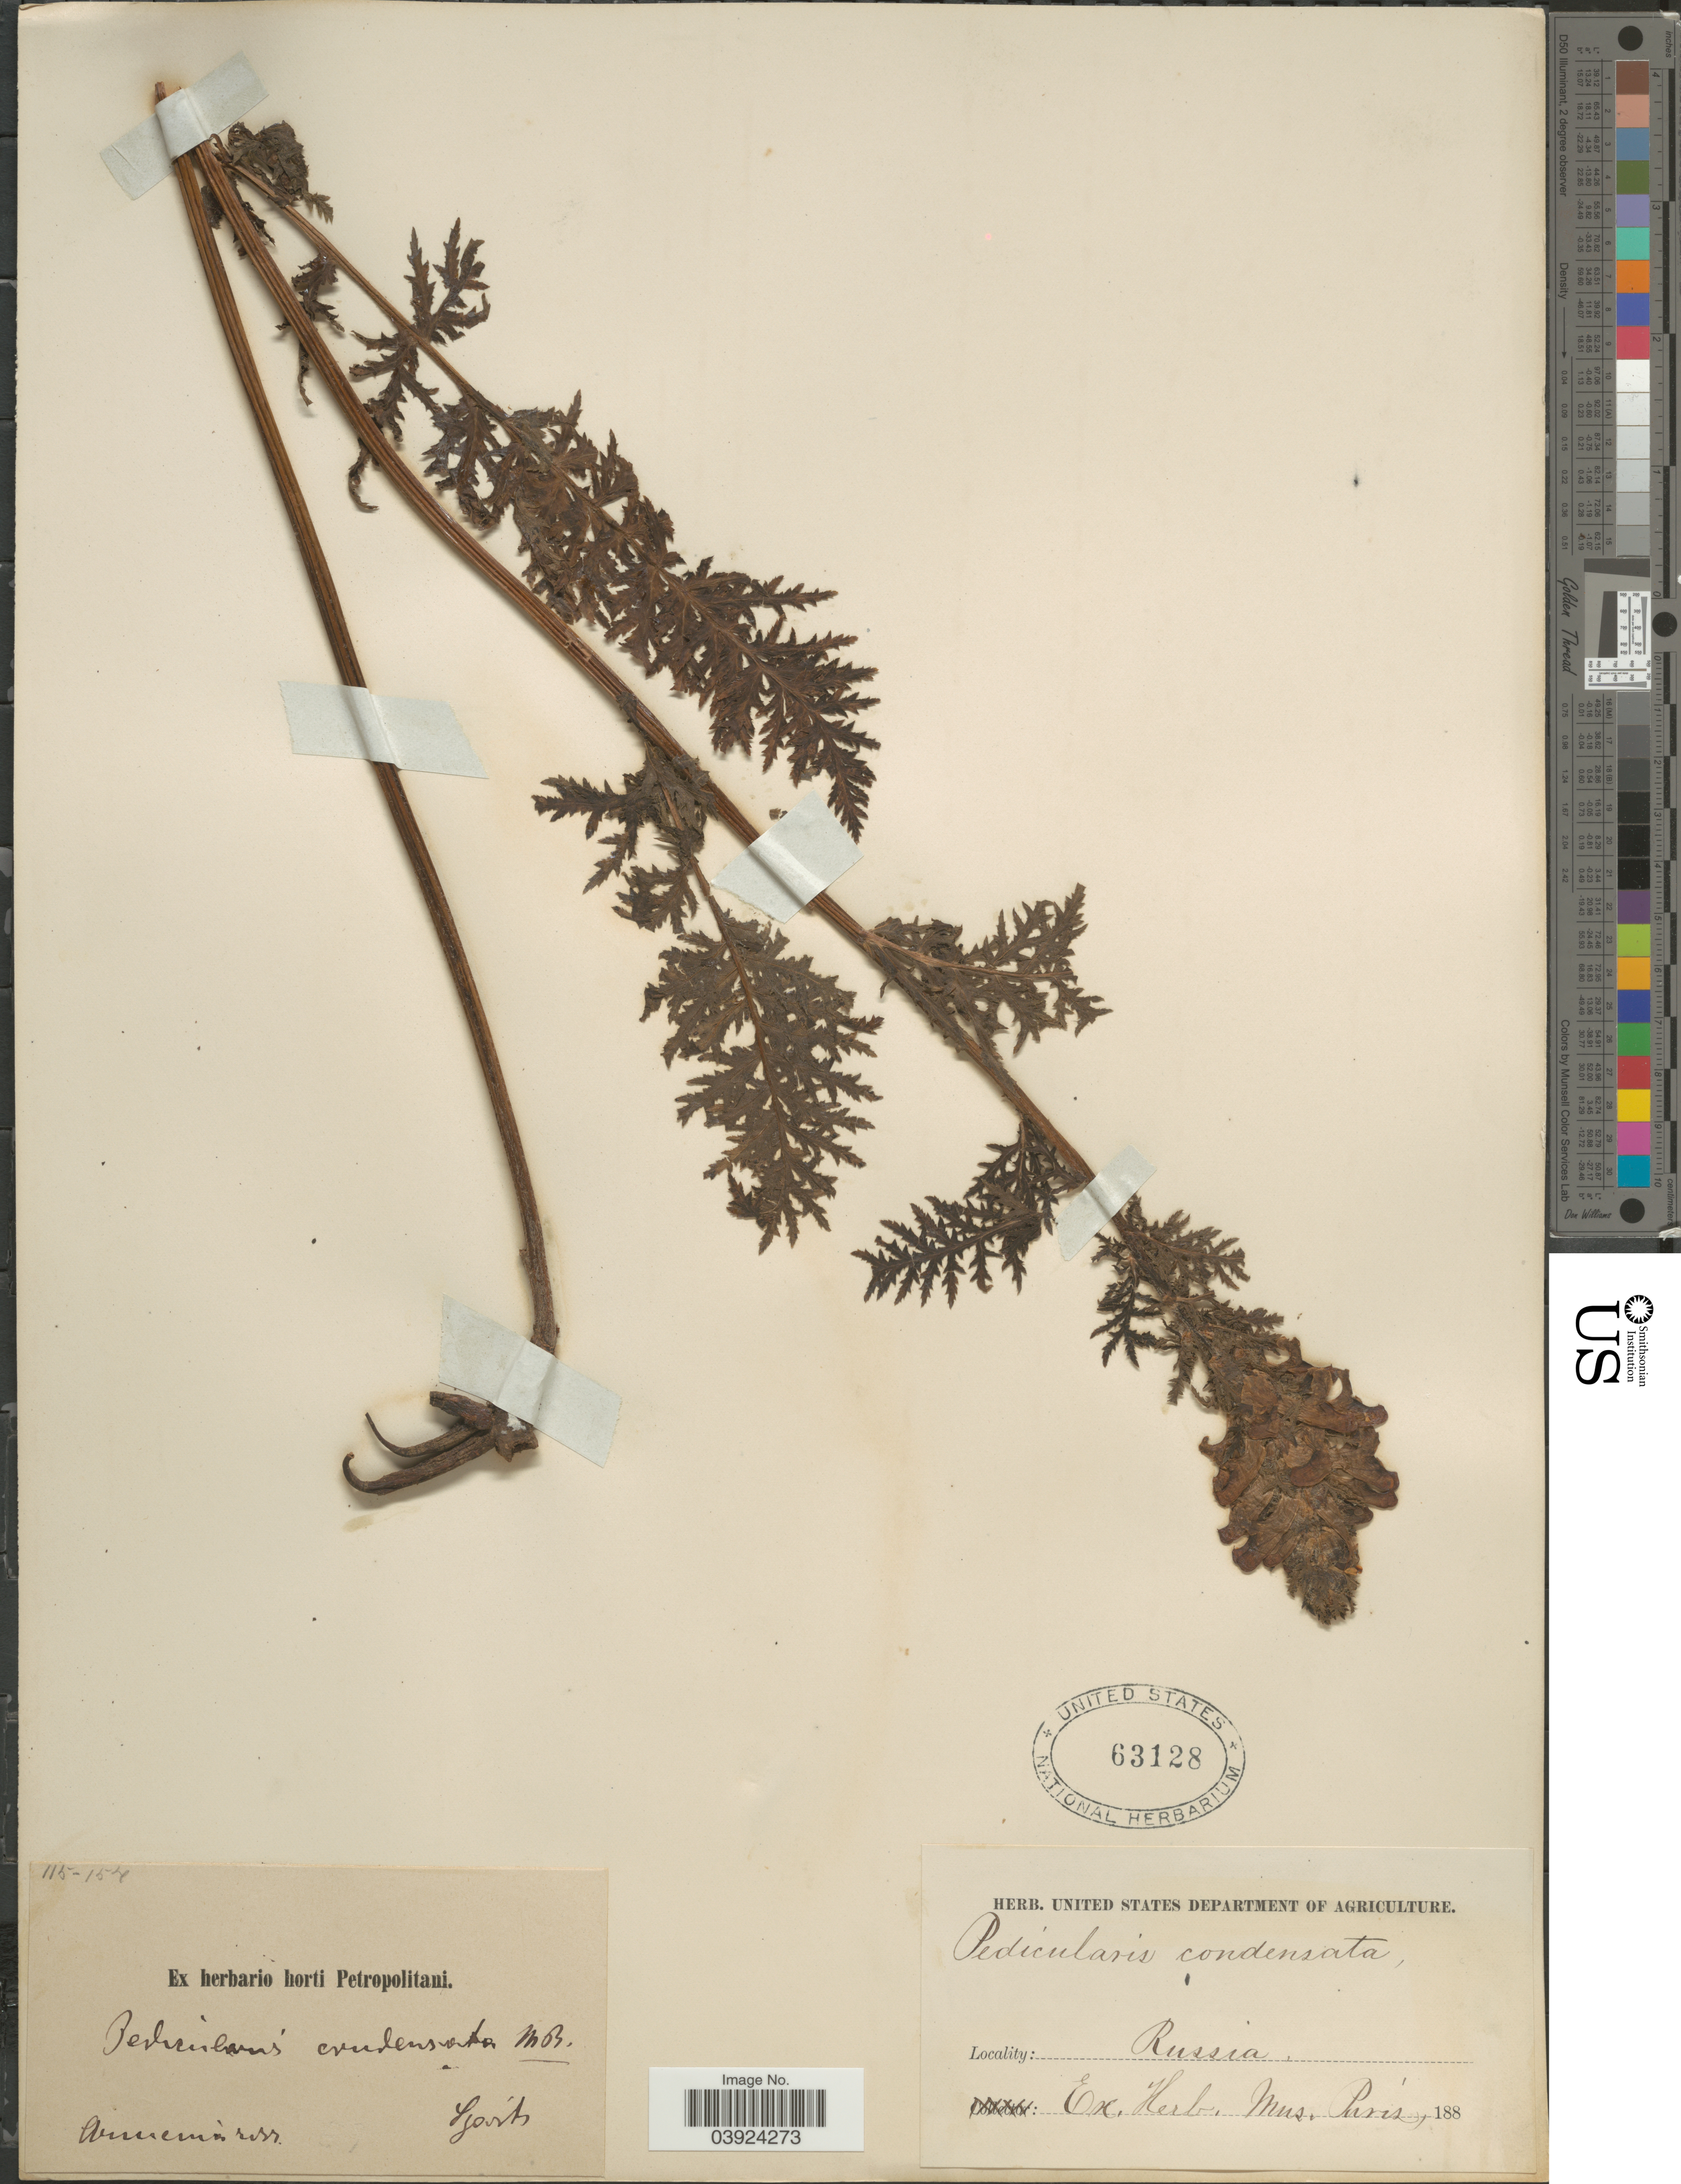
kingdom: Plantae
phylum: Tracheophyta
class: Magnoliopsida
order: Lamiales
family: Orobanchaceae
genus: Pedicularis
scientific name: Pedicularis condensata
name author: M. Bieb.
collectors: Szovits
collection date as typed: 188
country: Armenia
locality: Armenia ross. Russia.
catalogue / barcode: US 63128